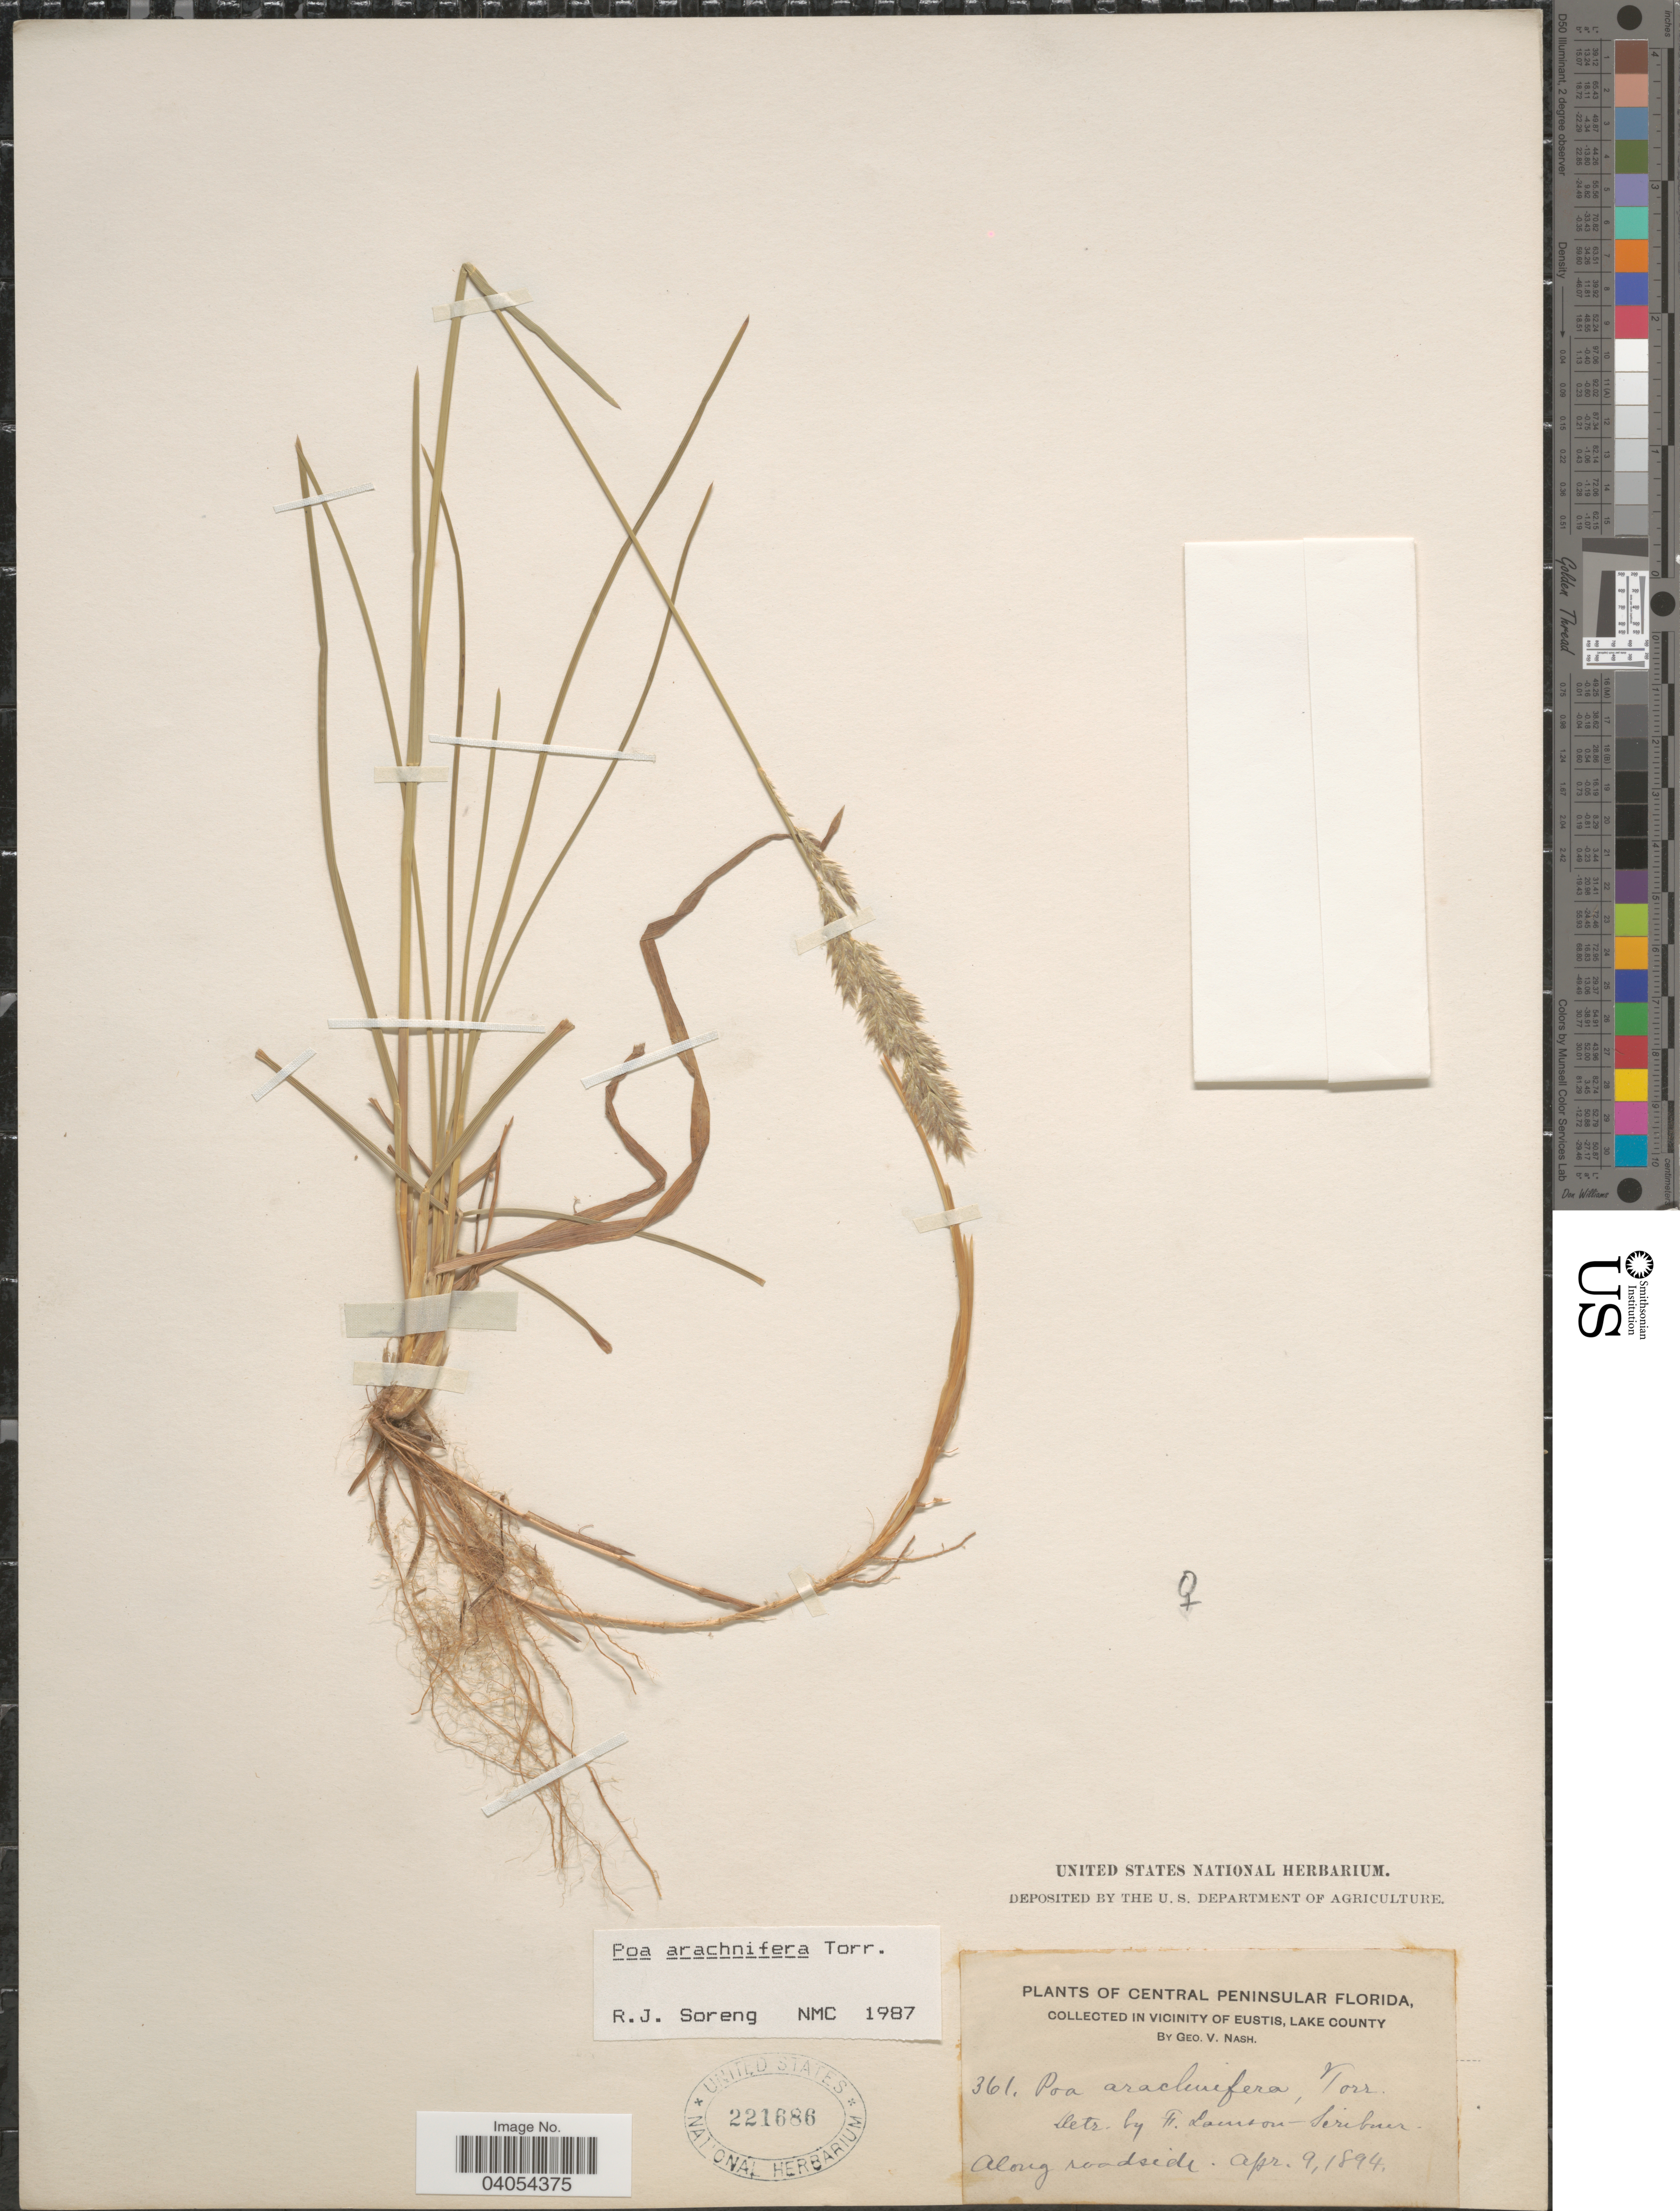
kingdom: Plantae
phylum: Tracheophyta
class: Liliopsida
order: Poales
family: Poaceae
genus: Poa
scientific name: Poa arachnifera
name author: Torr.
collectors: G. V. Nash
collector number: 361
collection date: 1894-04-09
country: United States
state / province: Florida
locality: Central Peninsular Florida. In vicinity of Eustis, Lake County.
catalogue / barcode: US 221686